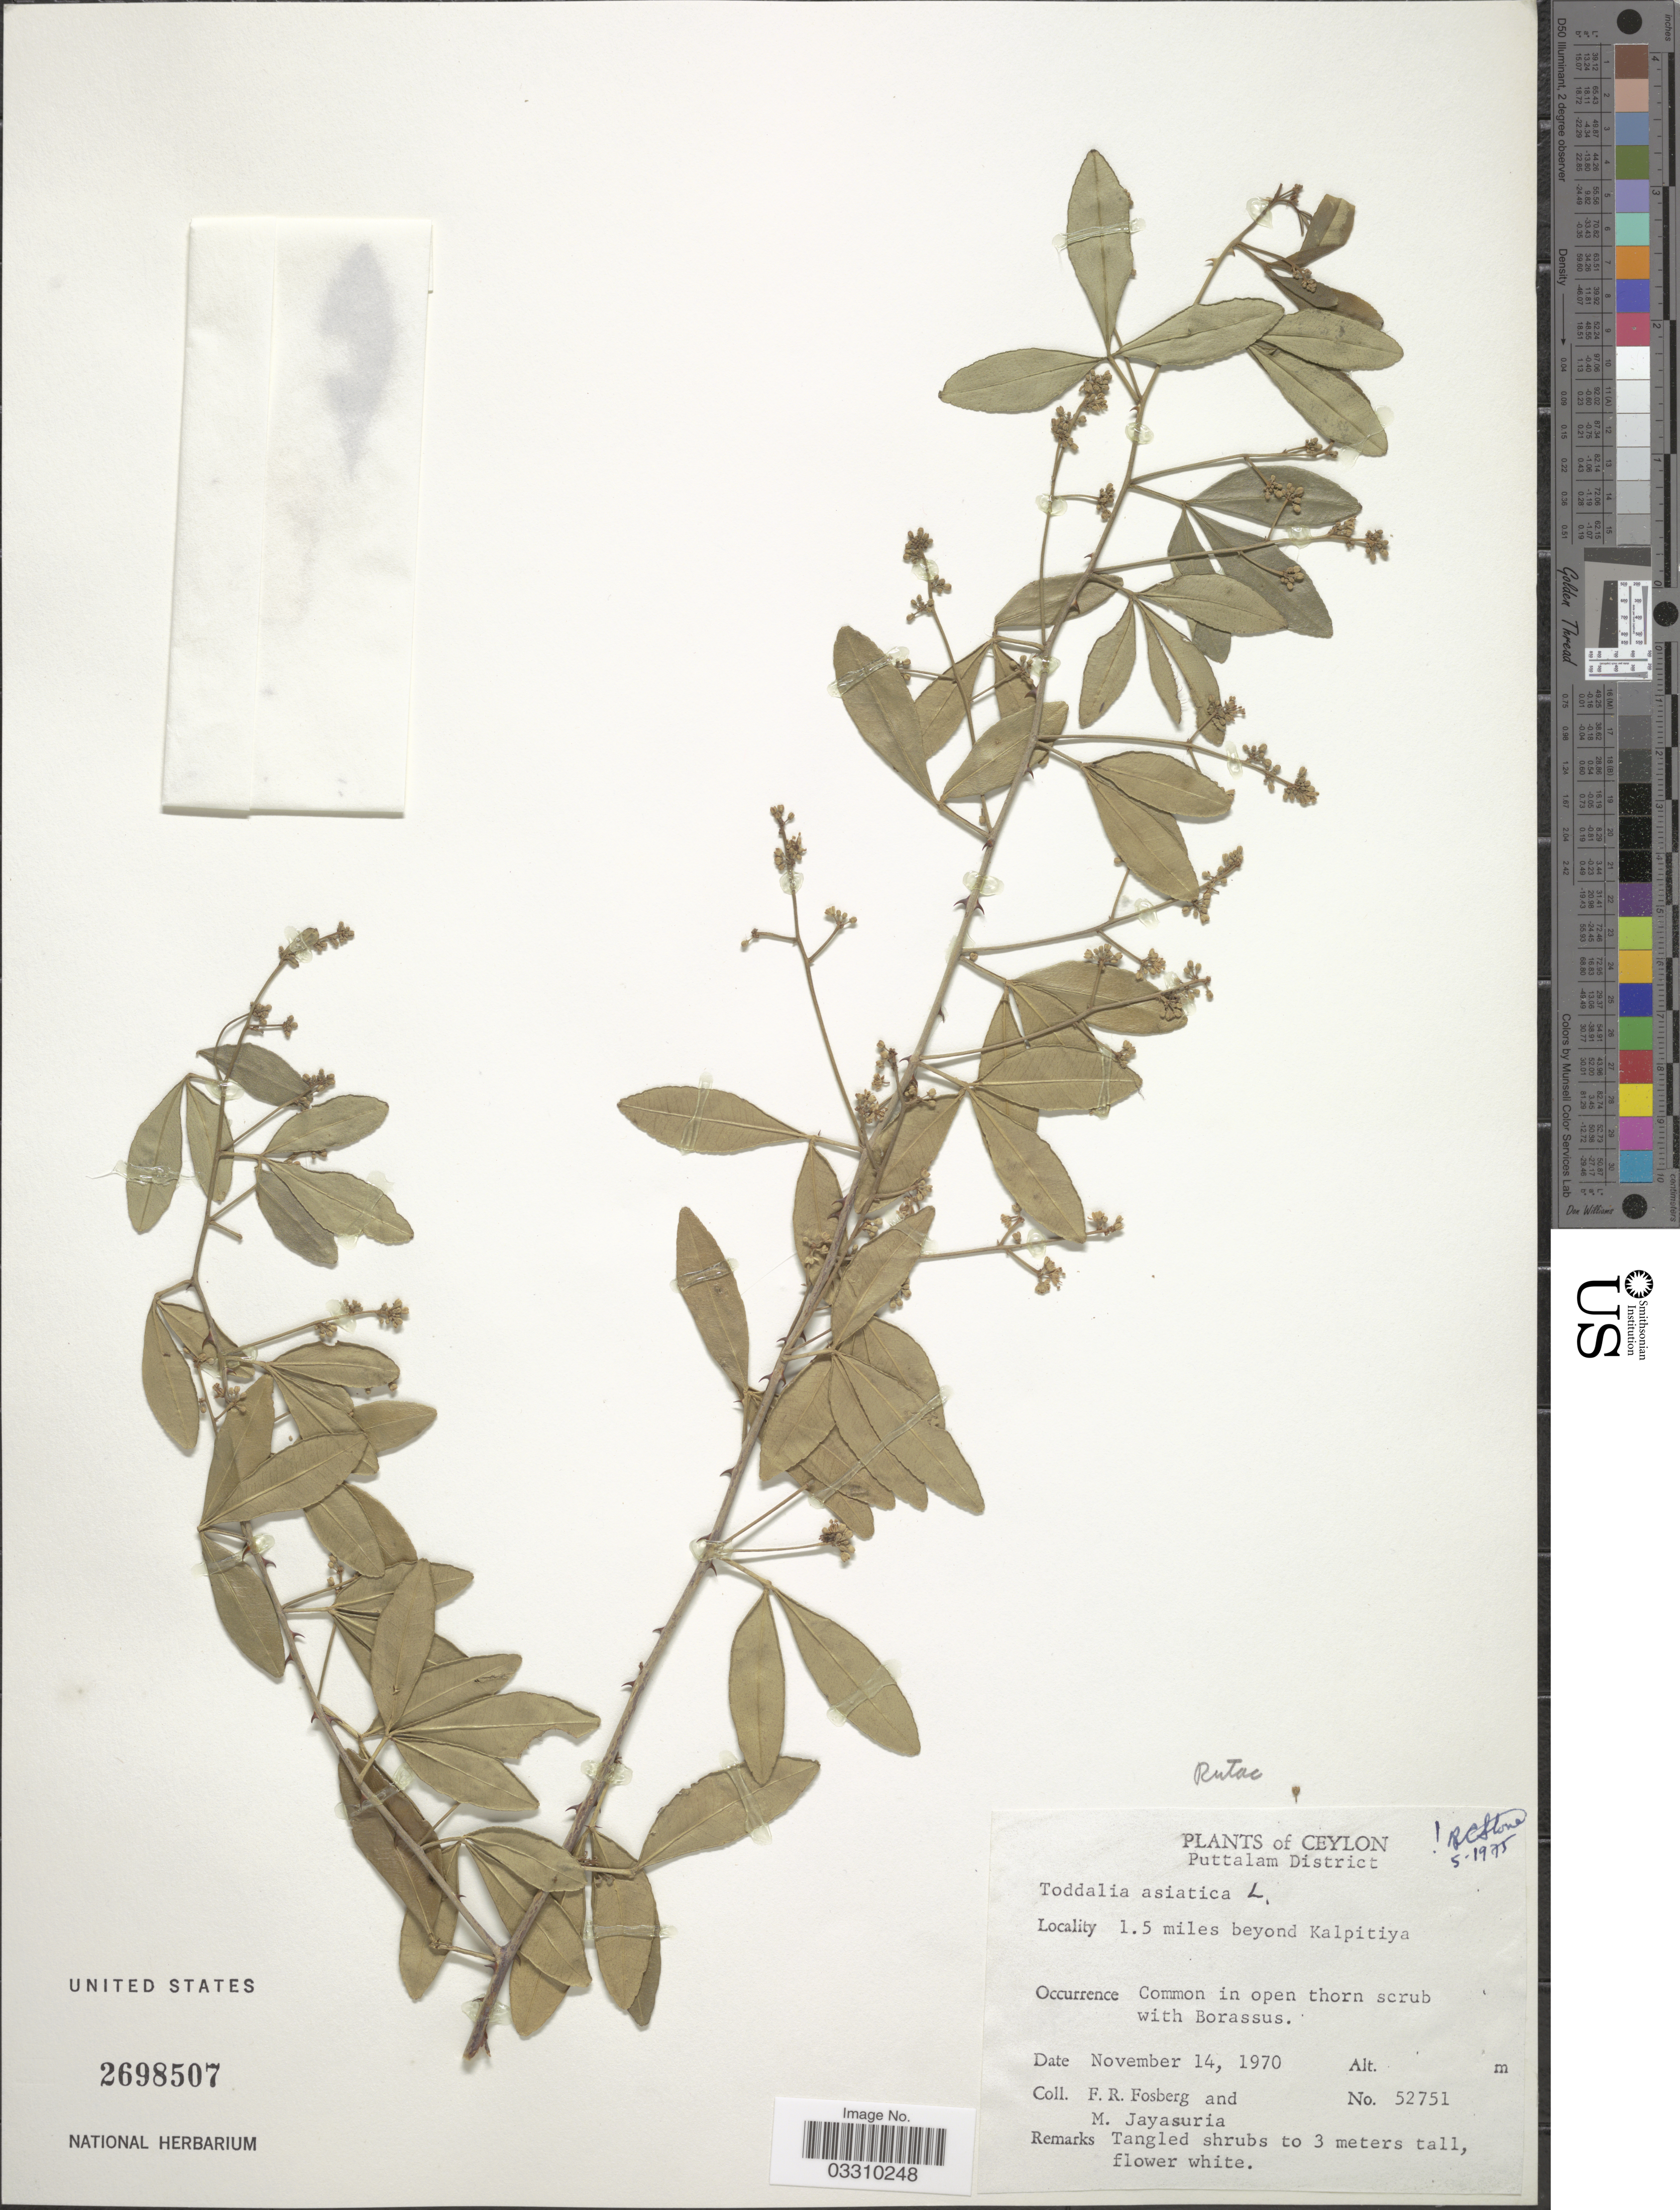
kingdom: Plantae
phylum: Tracheophyta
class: Magnoliopsida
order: Sapindales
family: Rutaceae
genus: Zanthoxylum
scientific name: Zanthoxylum asiaticum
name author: (L.) Appelhans et al.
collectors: F. R. Fosberg & M. Jayasuriya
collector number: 52751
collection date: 1970-11-14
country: Sri Lanka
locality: Ceylon. Puttalam District. 1.5 miles beyond Kalpitiya.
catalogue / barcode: US 2698507